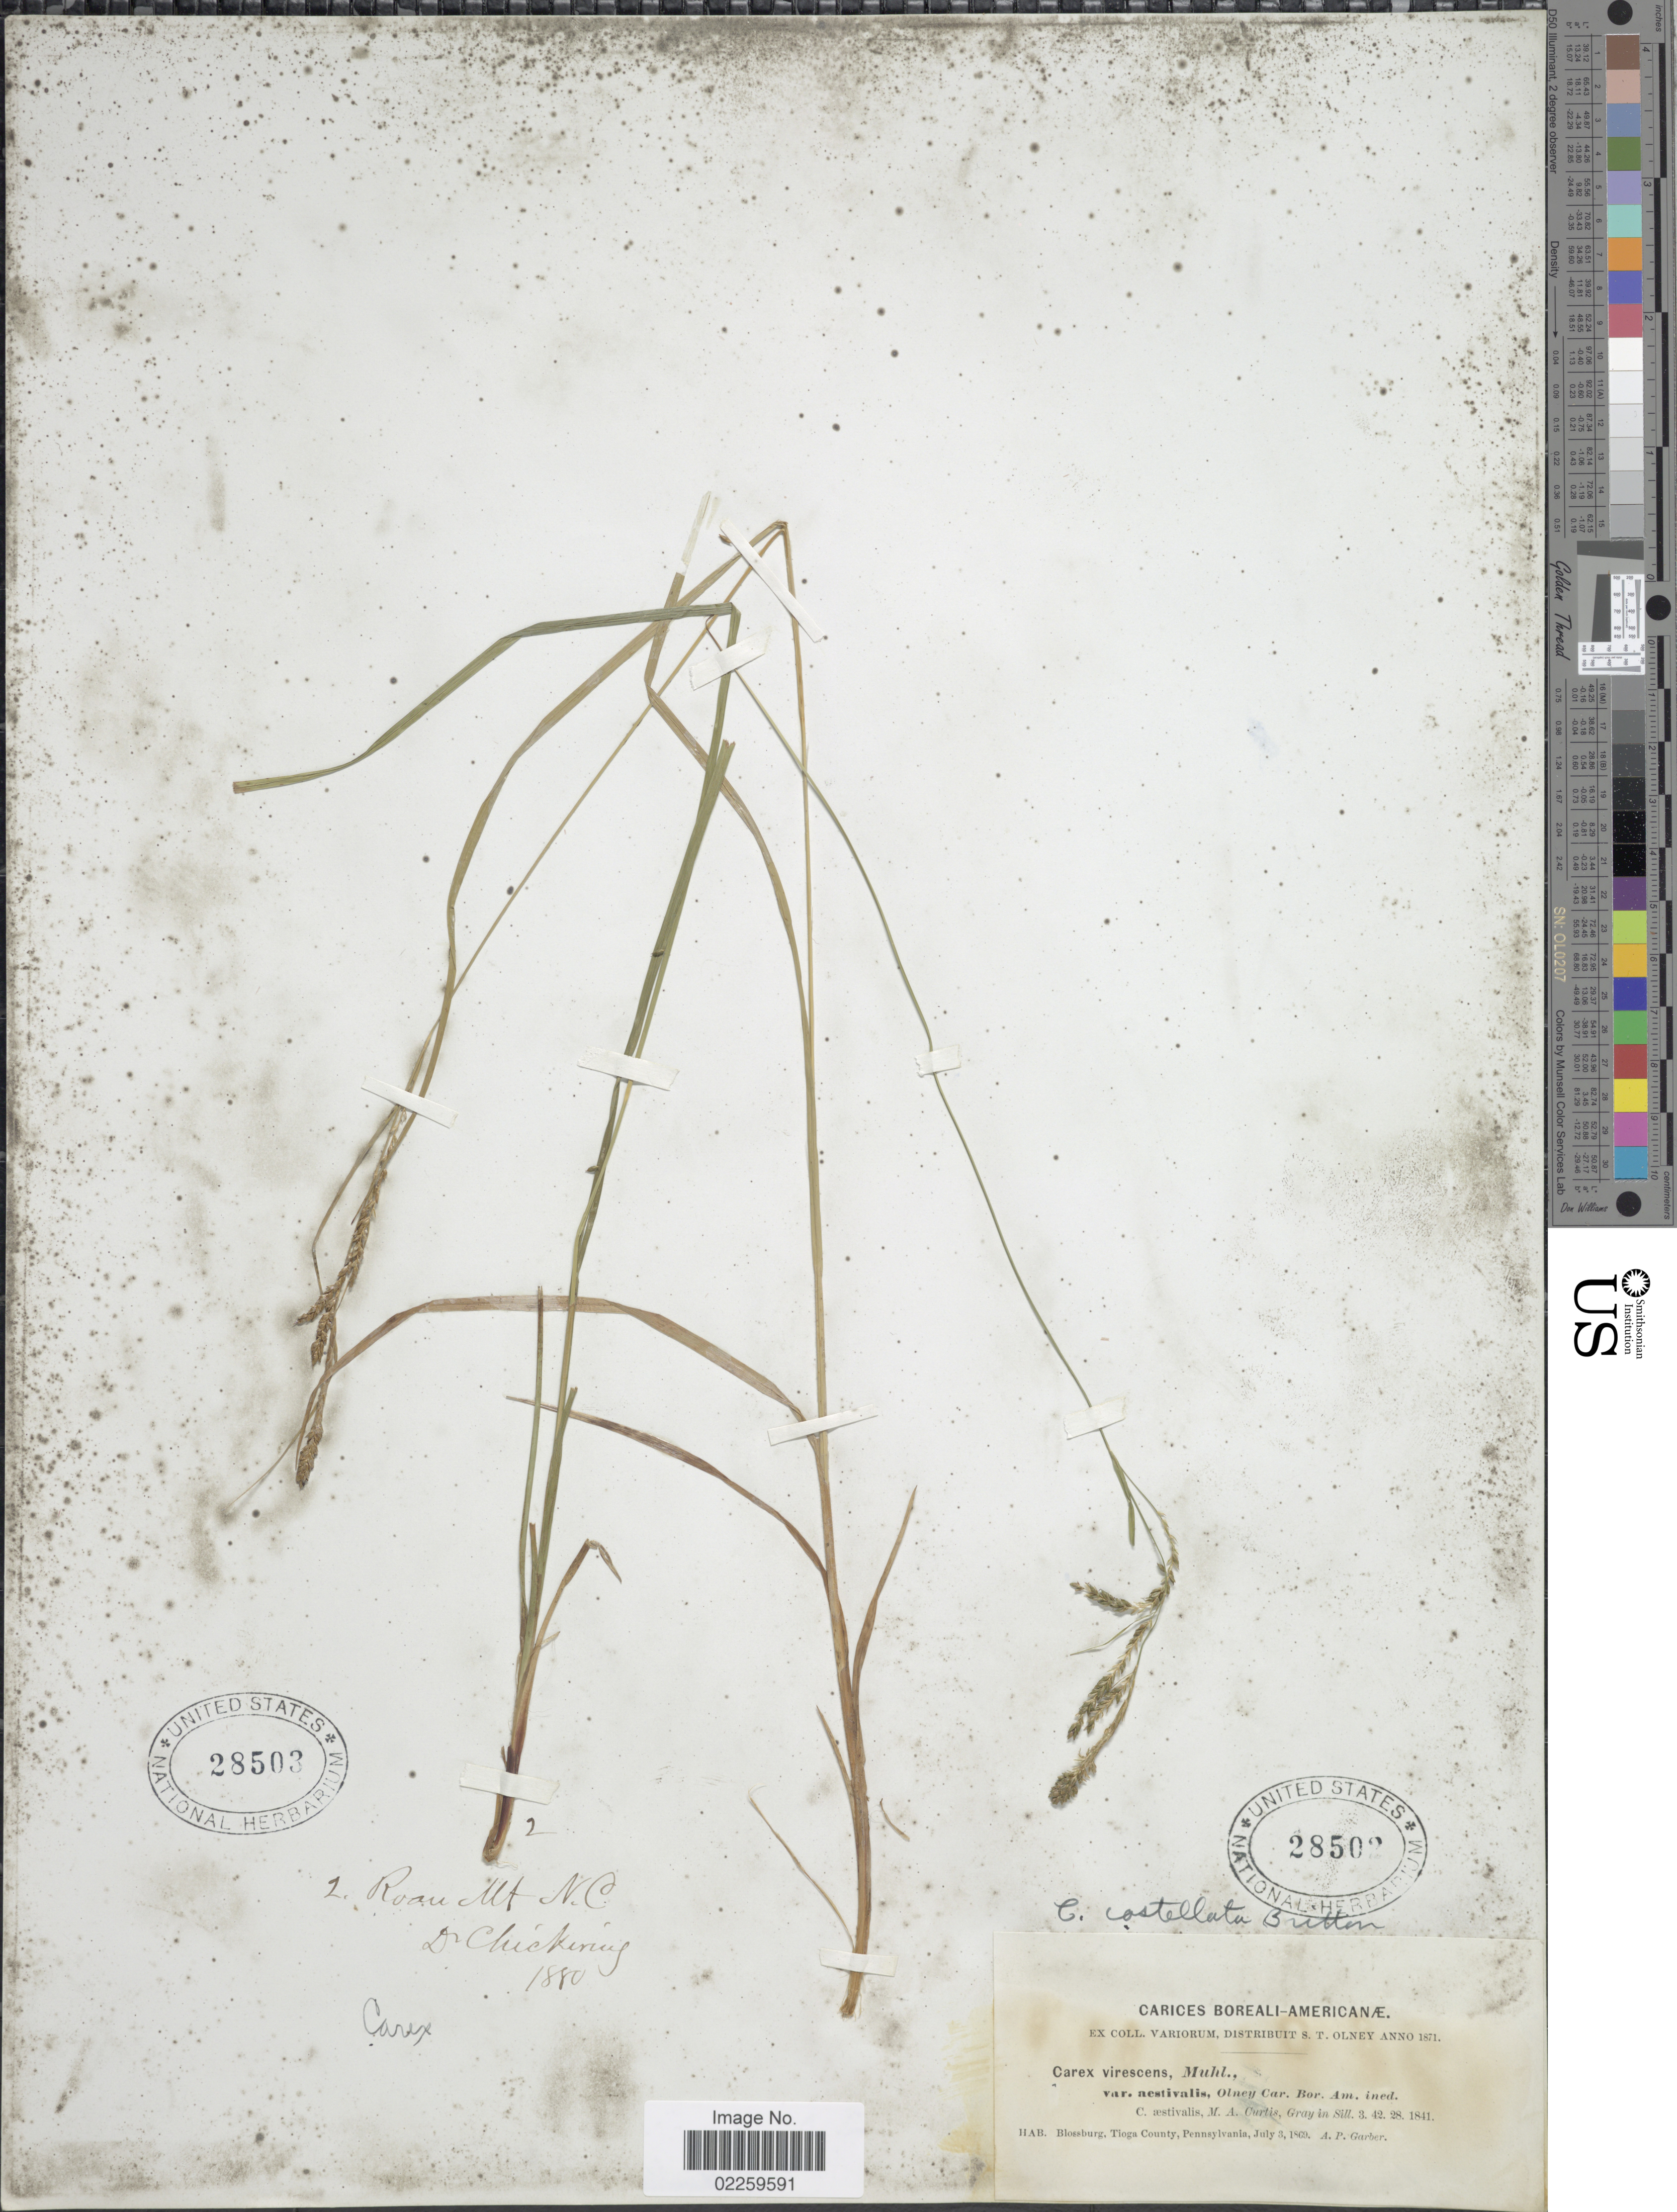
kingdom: Plantae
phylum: Tracheophyta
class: Liliopsida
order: Poales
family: Cyperaceae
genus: Carex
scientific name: Carex virescens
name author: Muhl. ex Willd.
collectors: Chickering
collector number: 2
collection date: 1880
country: United States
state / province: North Carolina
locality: Roan Mt. N.C.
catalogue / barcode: US 28503